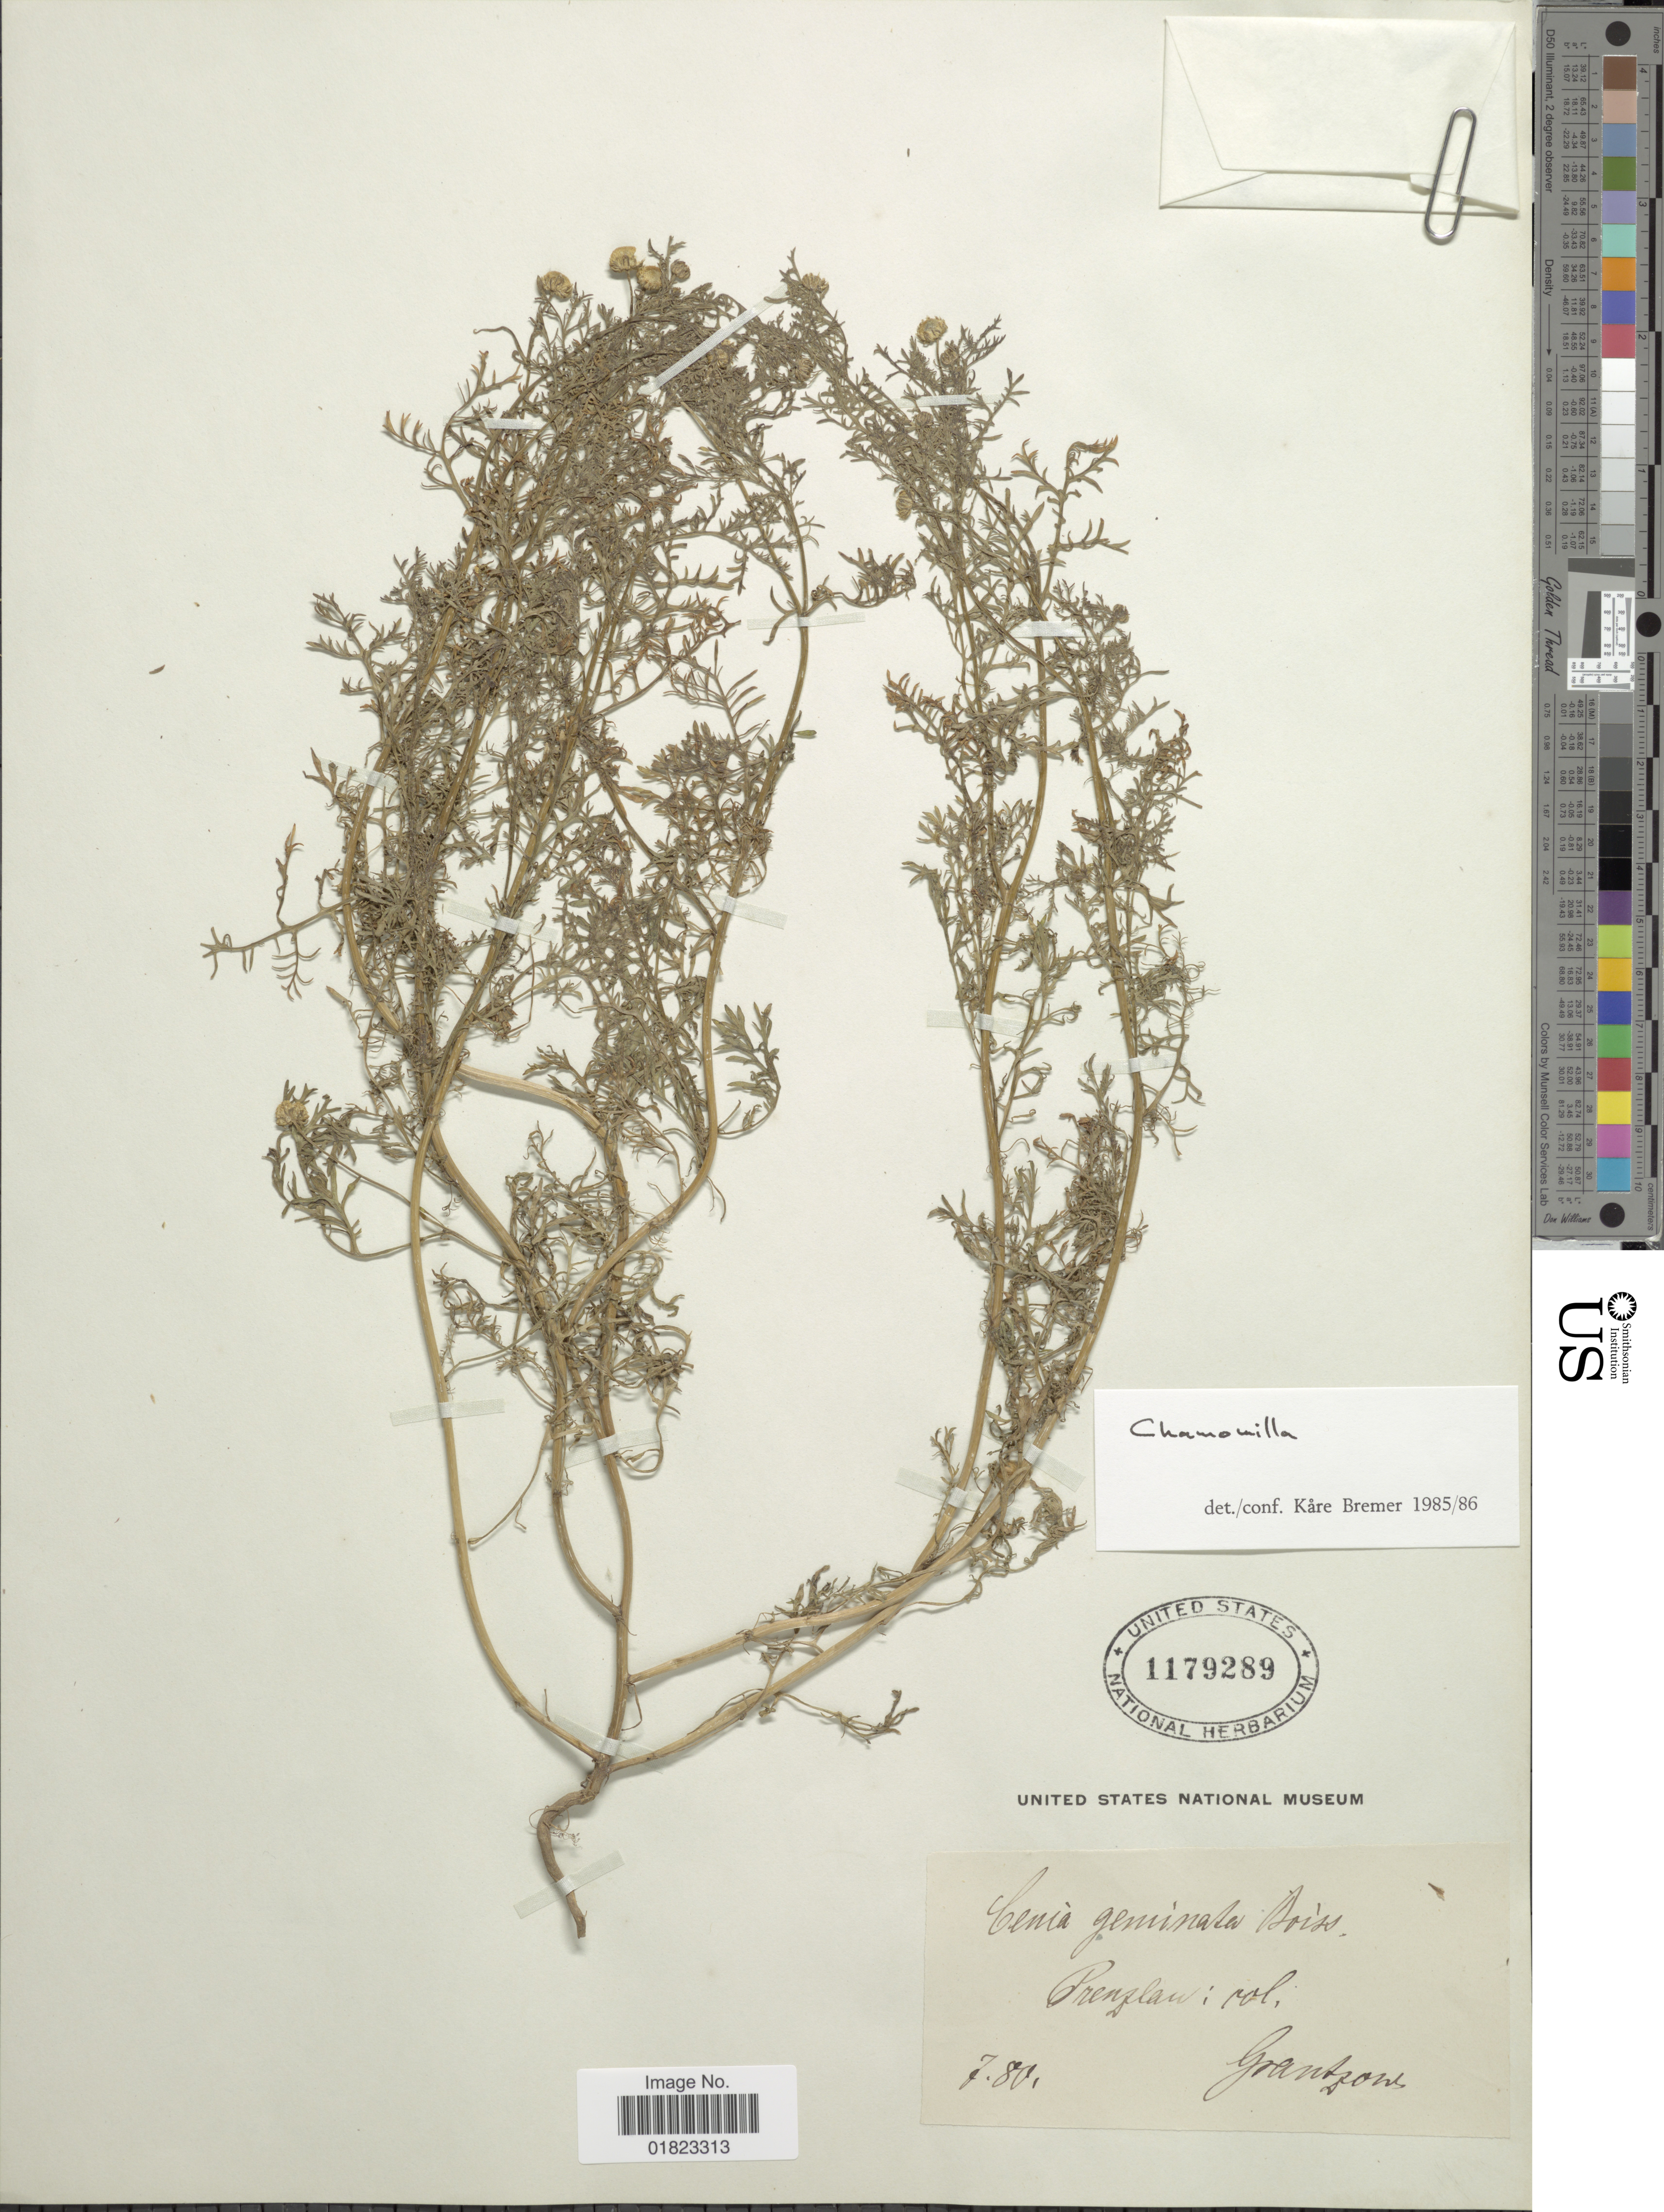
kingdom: Plantae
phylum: Tracheophyta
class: Magnoliopsida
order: Asterales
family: Asteraceae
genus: Matricaria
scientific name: Matricaria sp.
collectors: Grantzow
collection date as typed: Transcribed d/m/y: /7/80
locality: Preslau: col. [interpreted]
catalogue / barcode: US 1179289